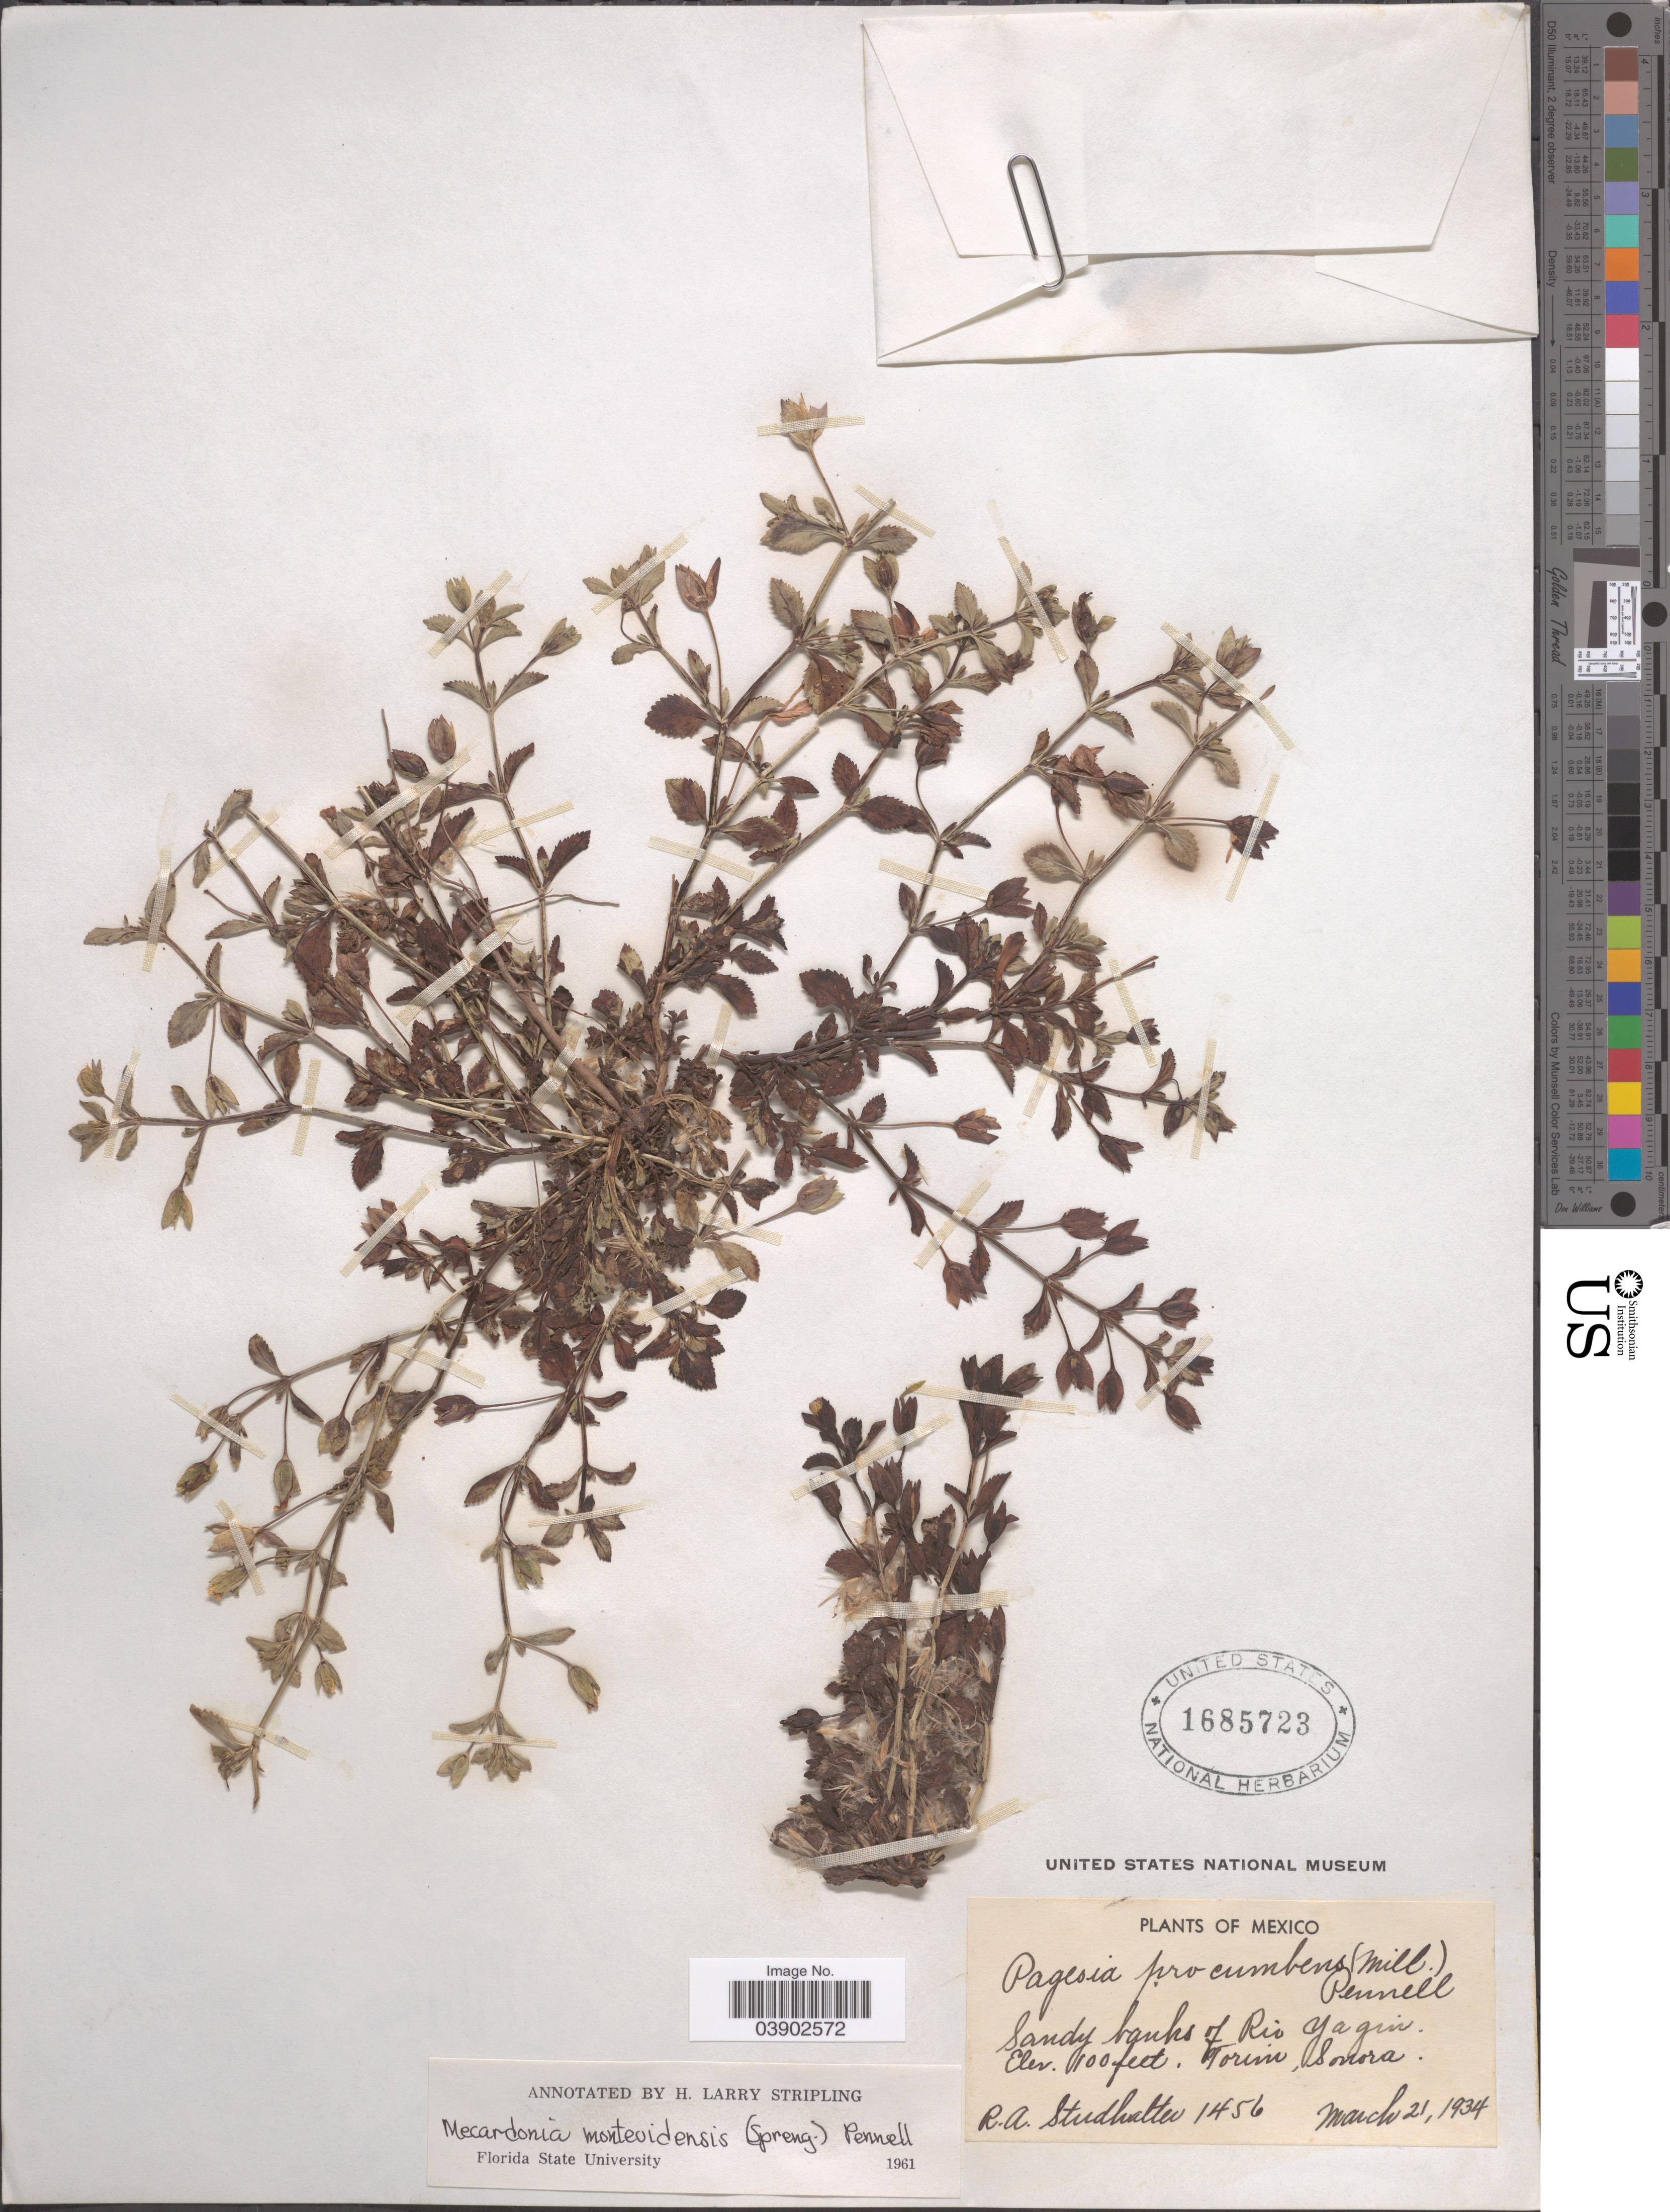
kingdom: Plantae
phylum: Tracheophyta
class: Magnoliopsida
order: Lamiales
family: Plantaginaceae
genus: Mecardonia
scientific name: Mecardonia procumbens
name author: (Mill.) Small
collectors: R. Studhalter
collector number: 1456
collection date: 1934-03-21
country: Mexico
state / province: Sonora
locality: Sandy banks of Rio Yaqui. Torim.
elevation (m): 30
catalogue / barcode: US 1685723